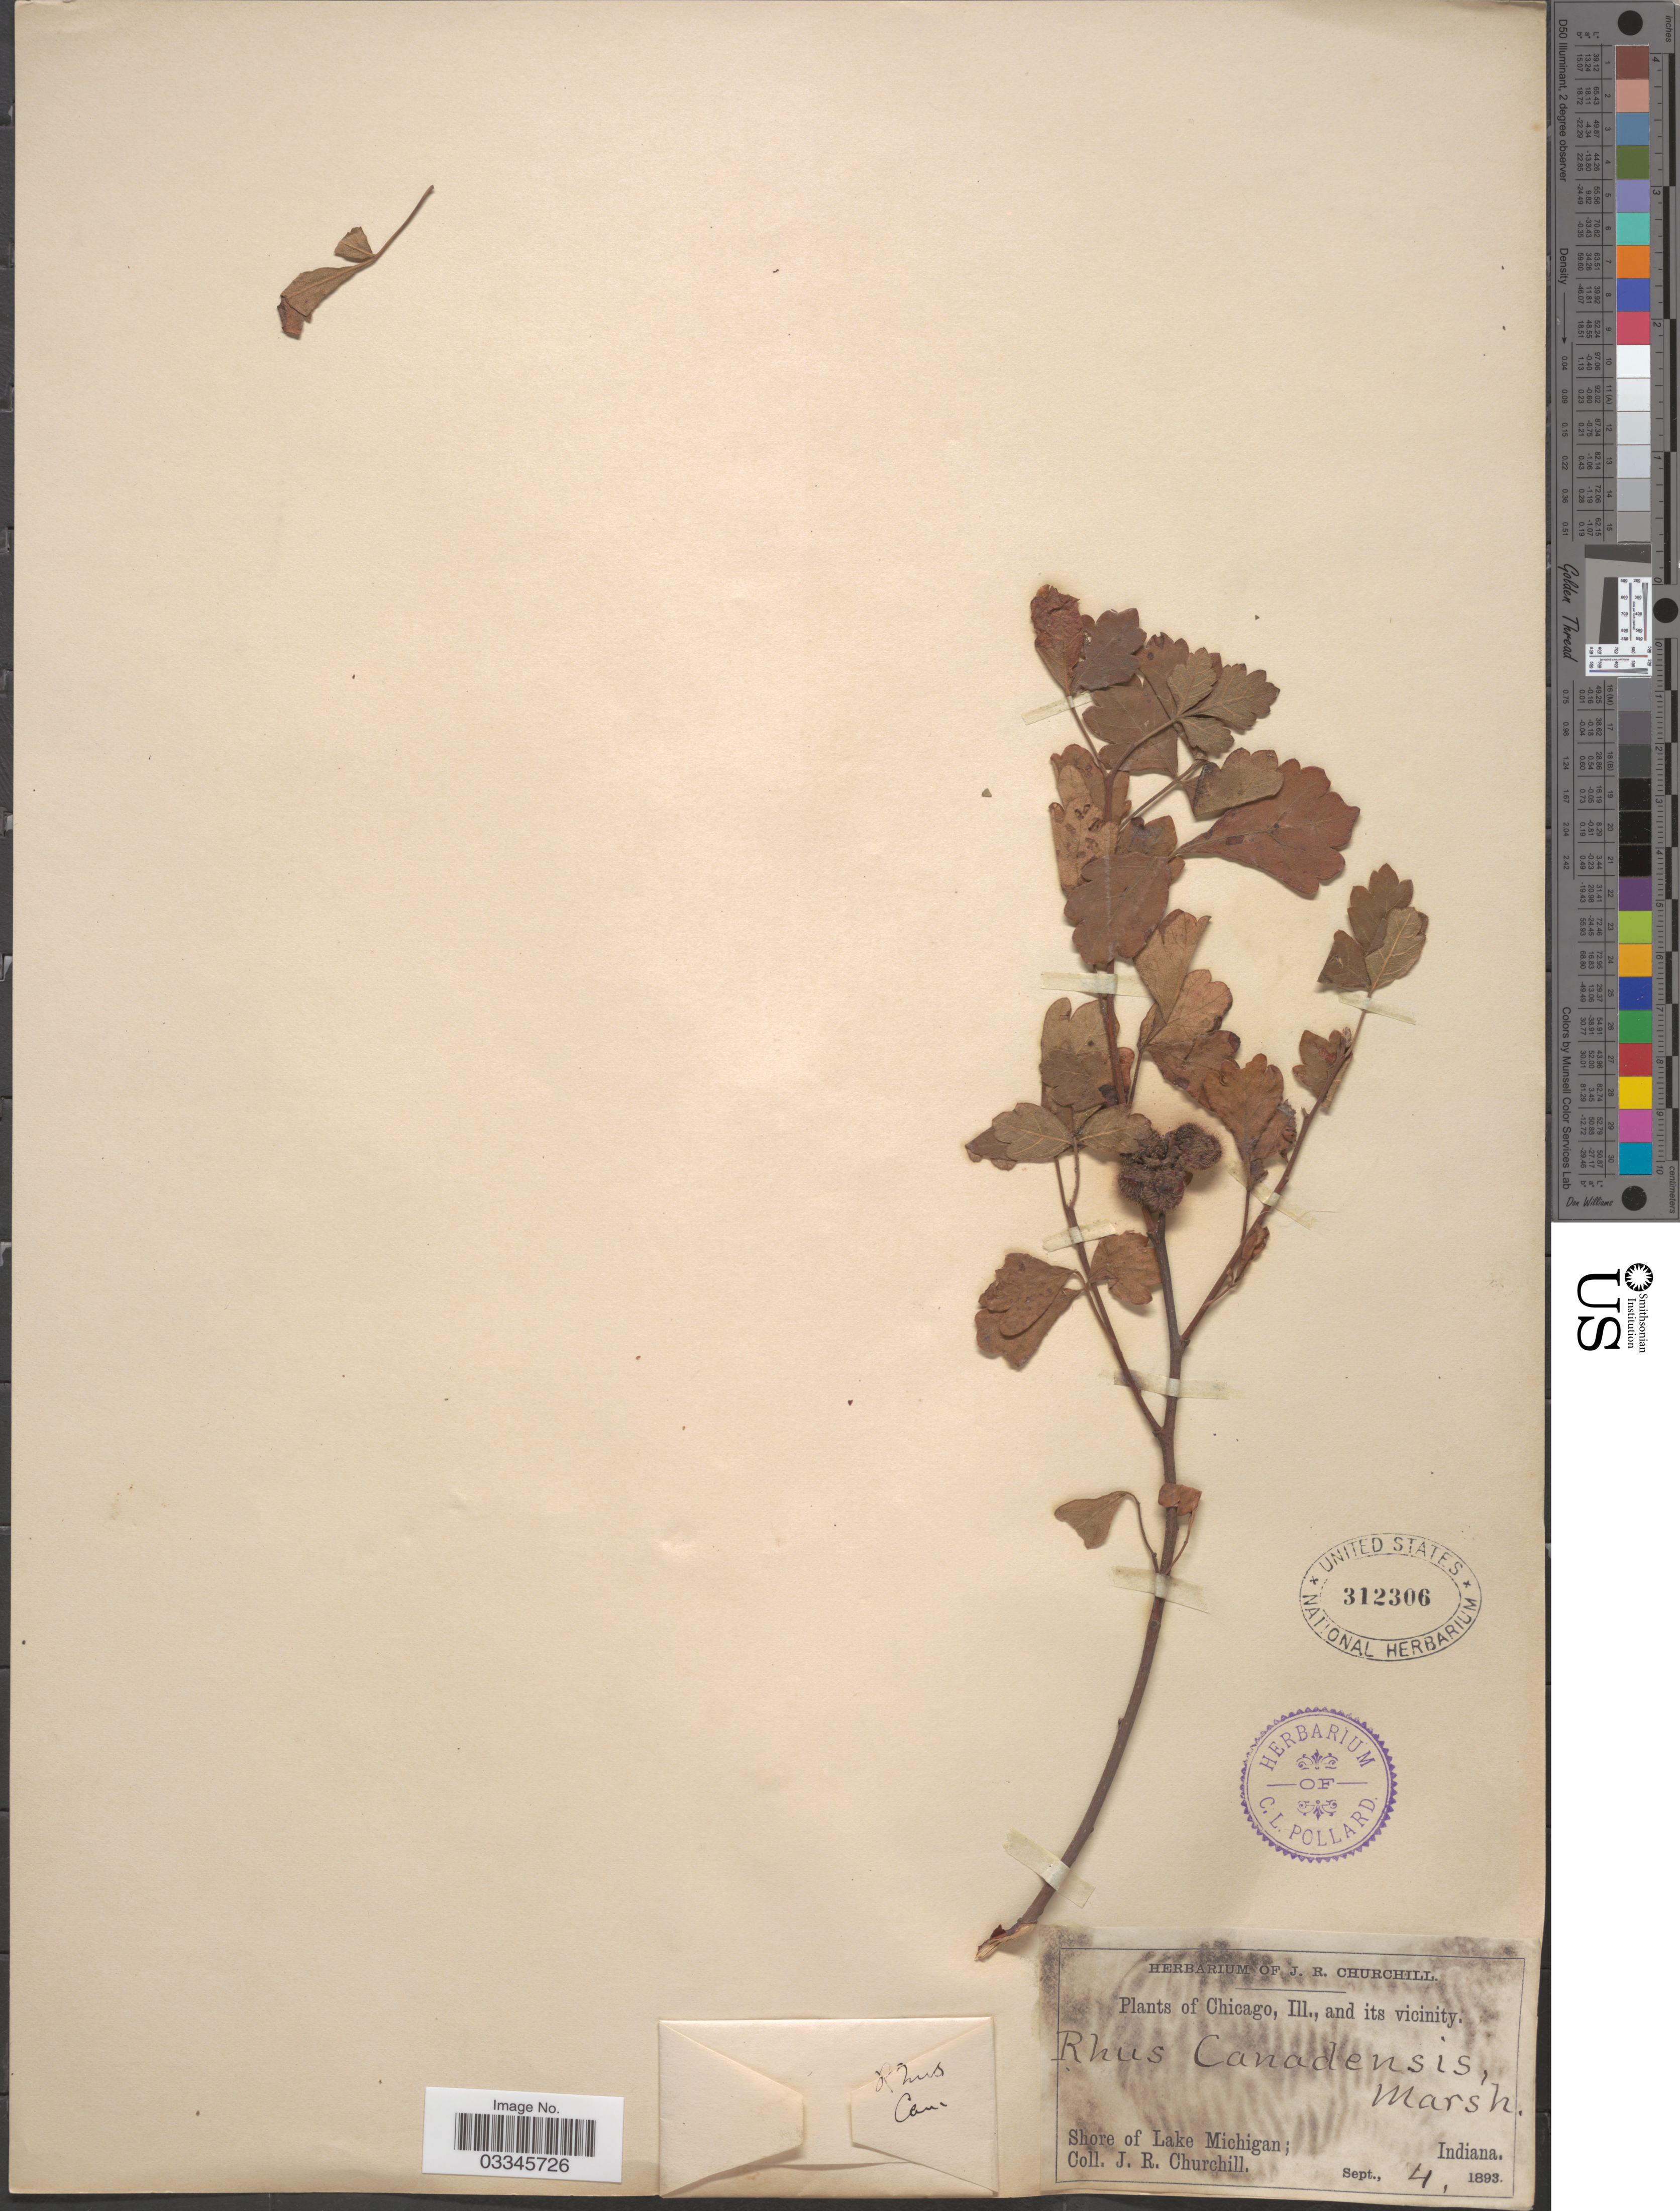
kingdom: Plantae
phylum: Tracheophyta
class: Magnoliopsida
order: Sapindales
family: Anacardiaceae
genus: Rhus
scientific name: Rhus canadensis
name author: Marshall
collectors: J. Churchill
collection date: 1893-09-04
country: United States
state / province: Indiana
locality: Chicago, and its vicinity. Shore of Lake Michigan.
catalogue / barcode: US 312306